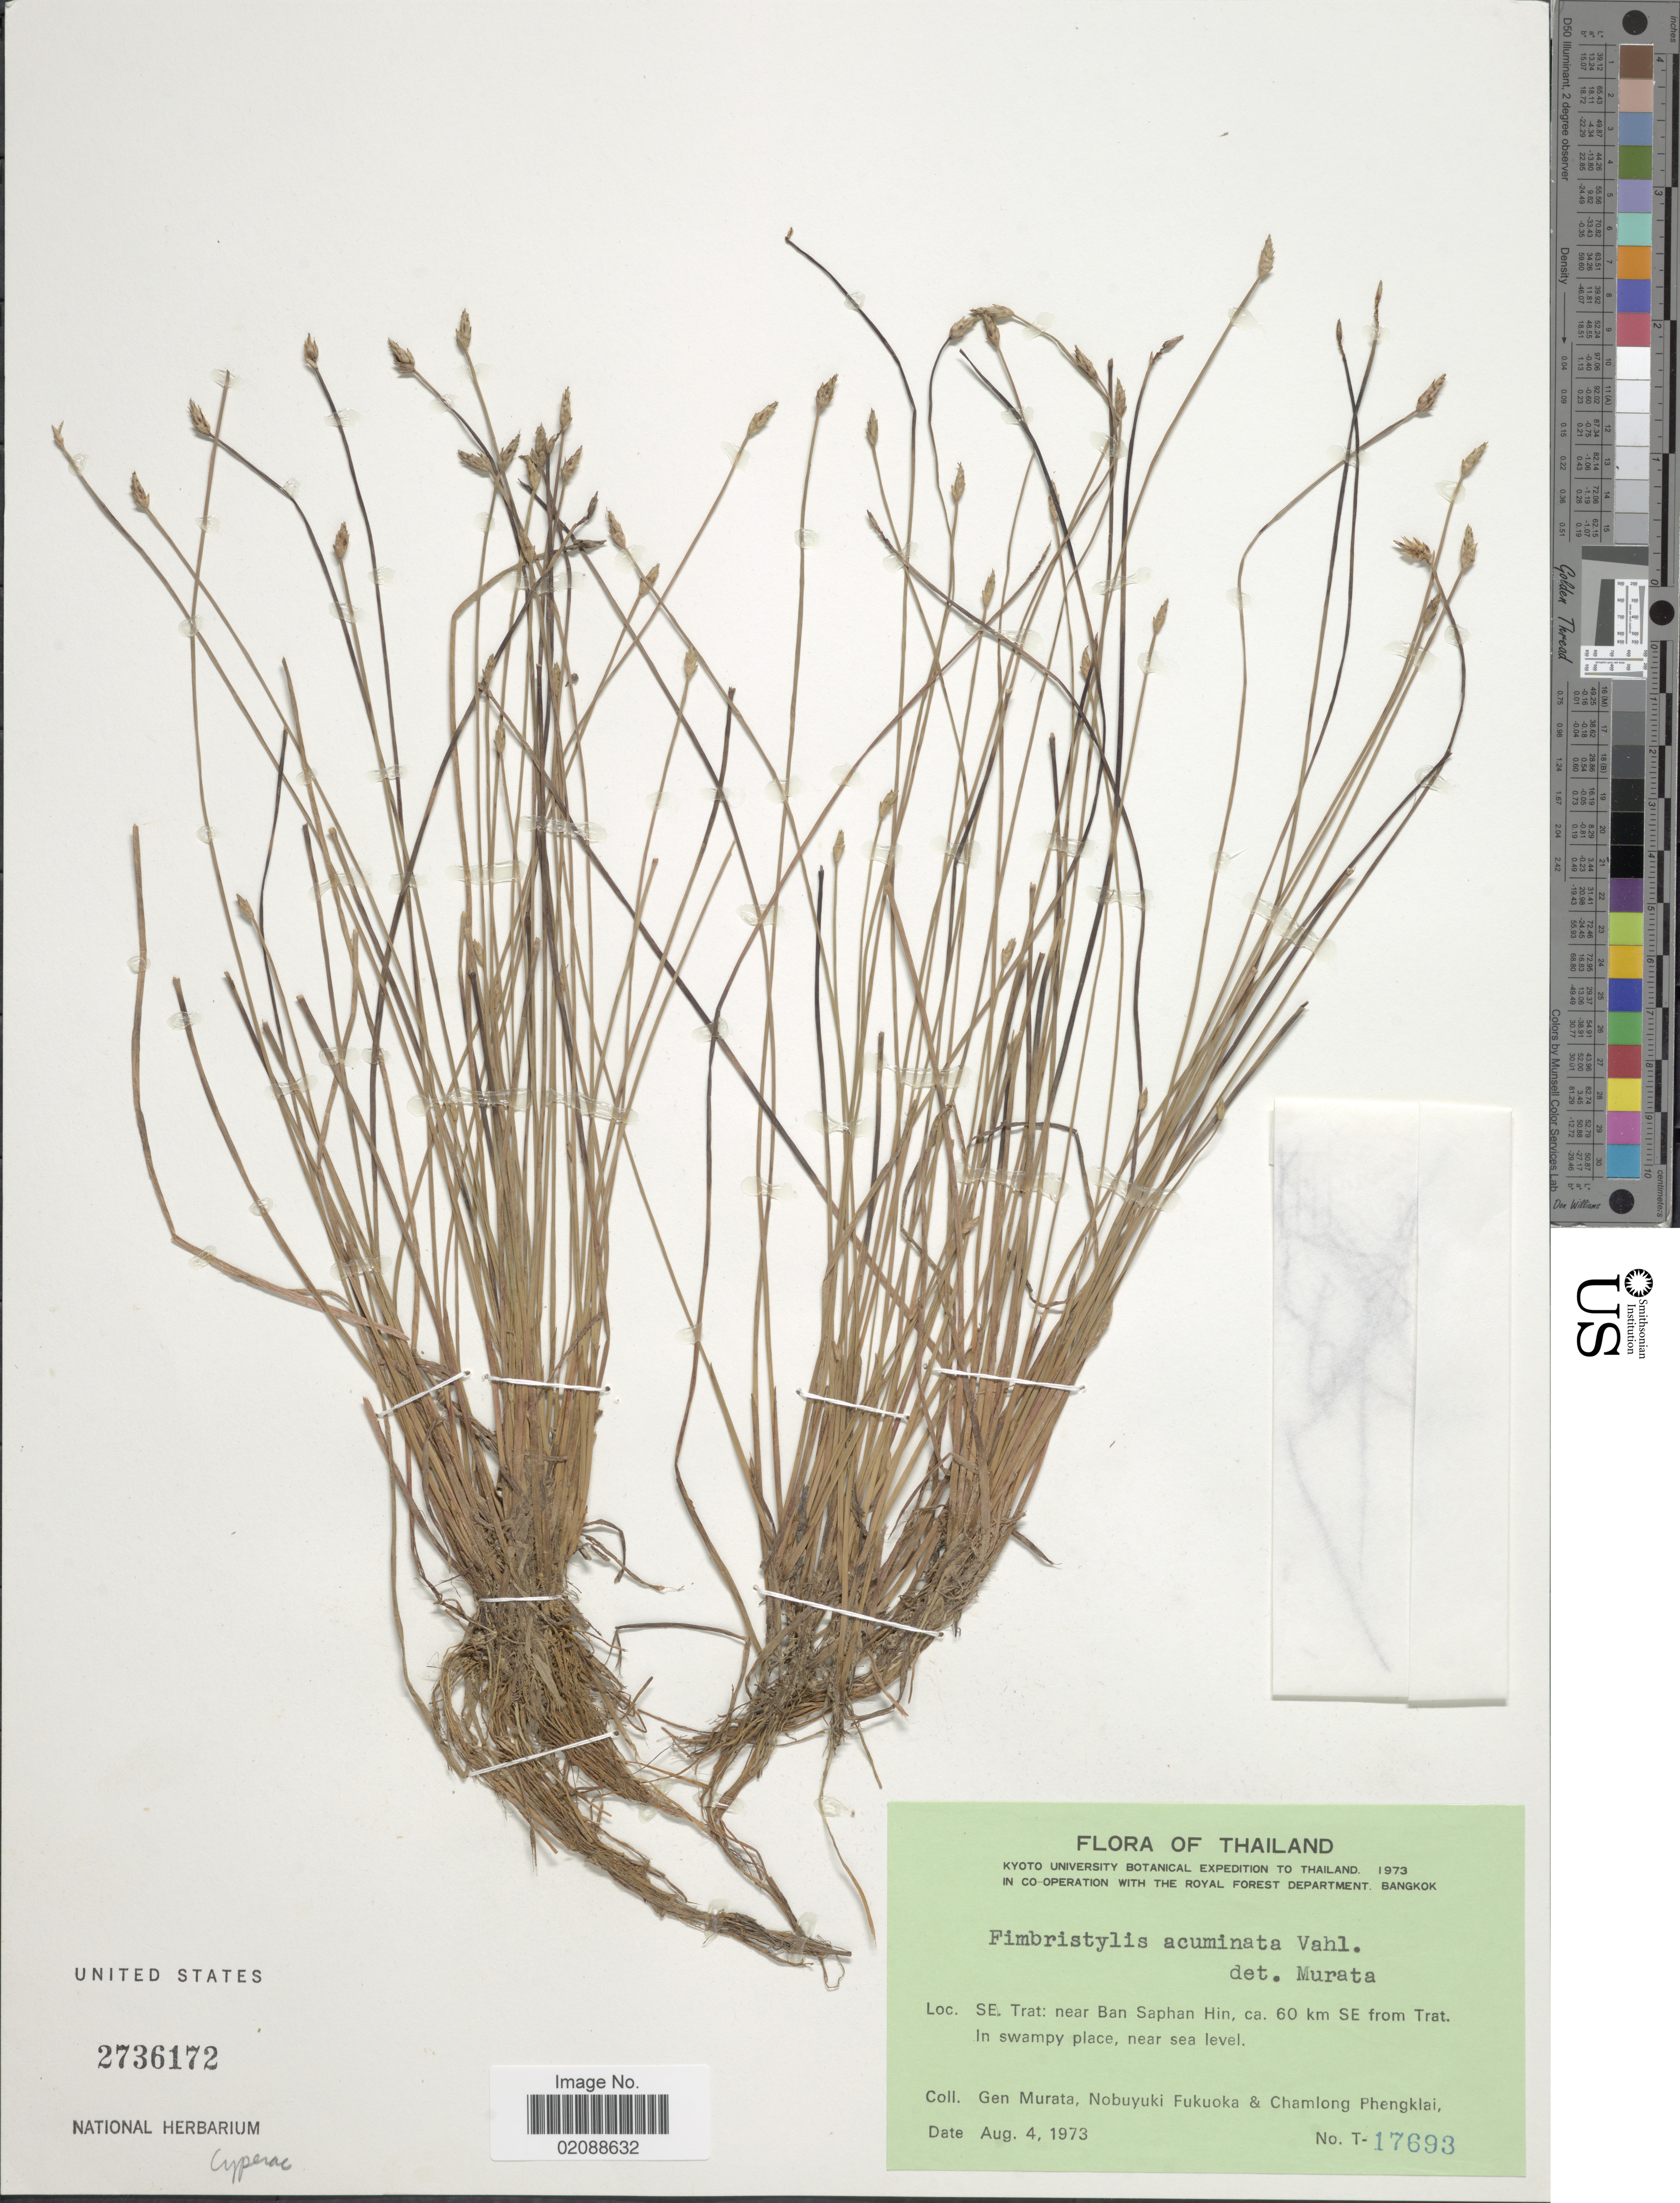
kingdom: Plantae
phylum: Tracheophyta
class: Liliopsida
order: Poales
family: Cyperaceae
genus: Fimbristylis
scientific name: Fimbristylis acuminata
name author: Vahl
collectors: G. Murata, N. Fukuoka & C. Phengklai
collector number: T17693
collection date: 1973-08-04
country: Thailand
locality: SE Trat: near Ban Saphan Hin, ca. 60 km SE from Trat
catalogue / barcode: US 2736172